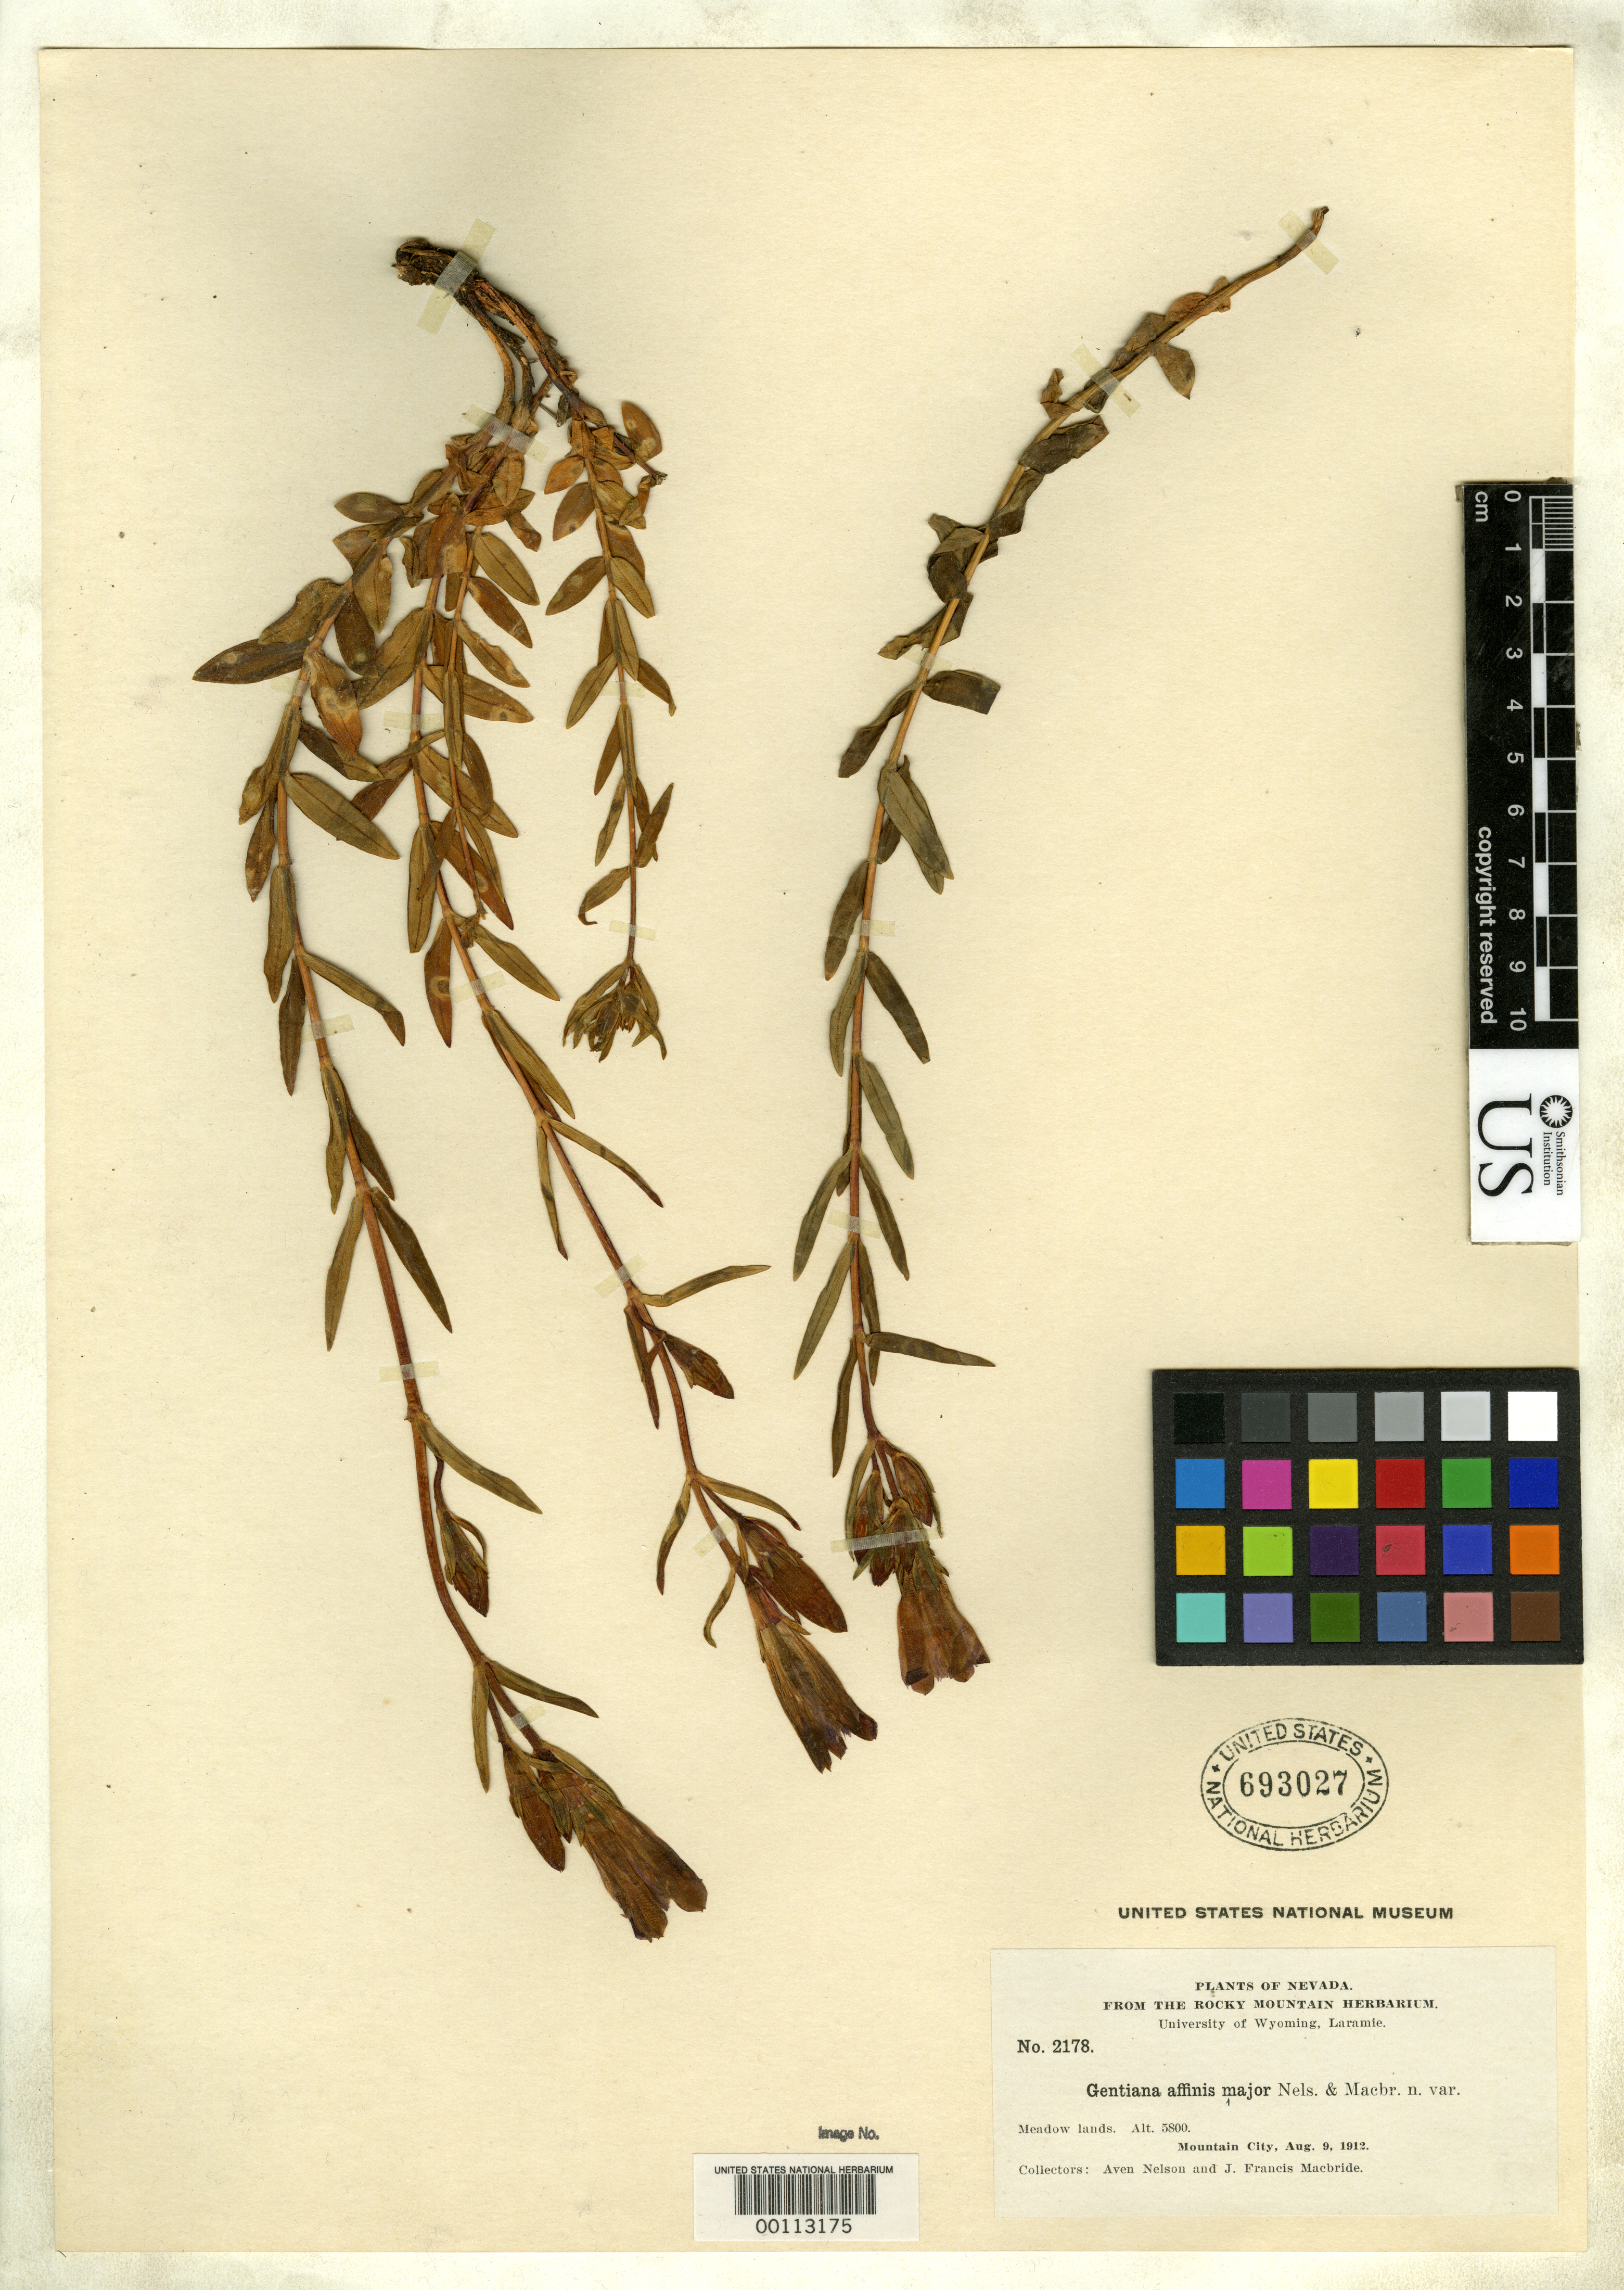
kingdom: Plantae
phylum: Tracheophyta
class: Magnoliopsida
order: Gentianales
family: Gentianaceae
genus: Gentiana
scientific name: Gentiana affinis var. major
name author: A. Nelson & J.F. Macbr.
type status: Isotype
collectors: A. Nelson & J. F. Macbride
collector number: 2178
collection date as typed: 09 Aug 1912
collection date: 1912-08-09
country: United States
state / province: Nevada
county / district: Elko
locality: Mountain City.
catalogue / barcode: US 693027